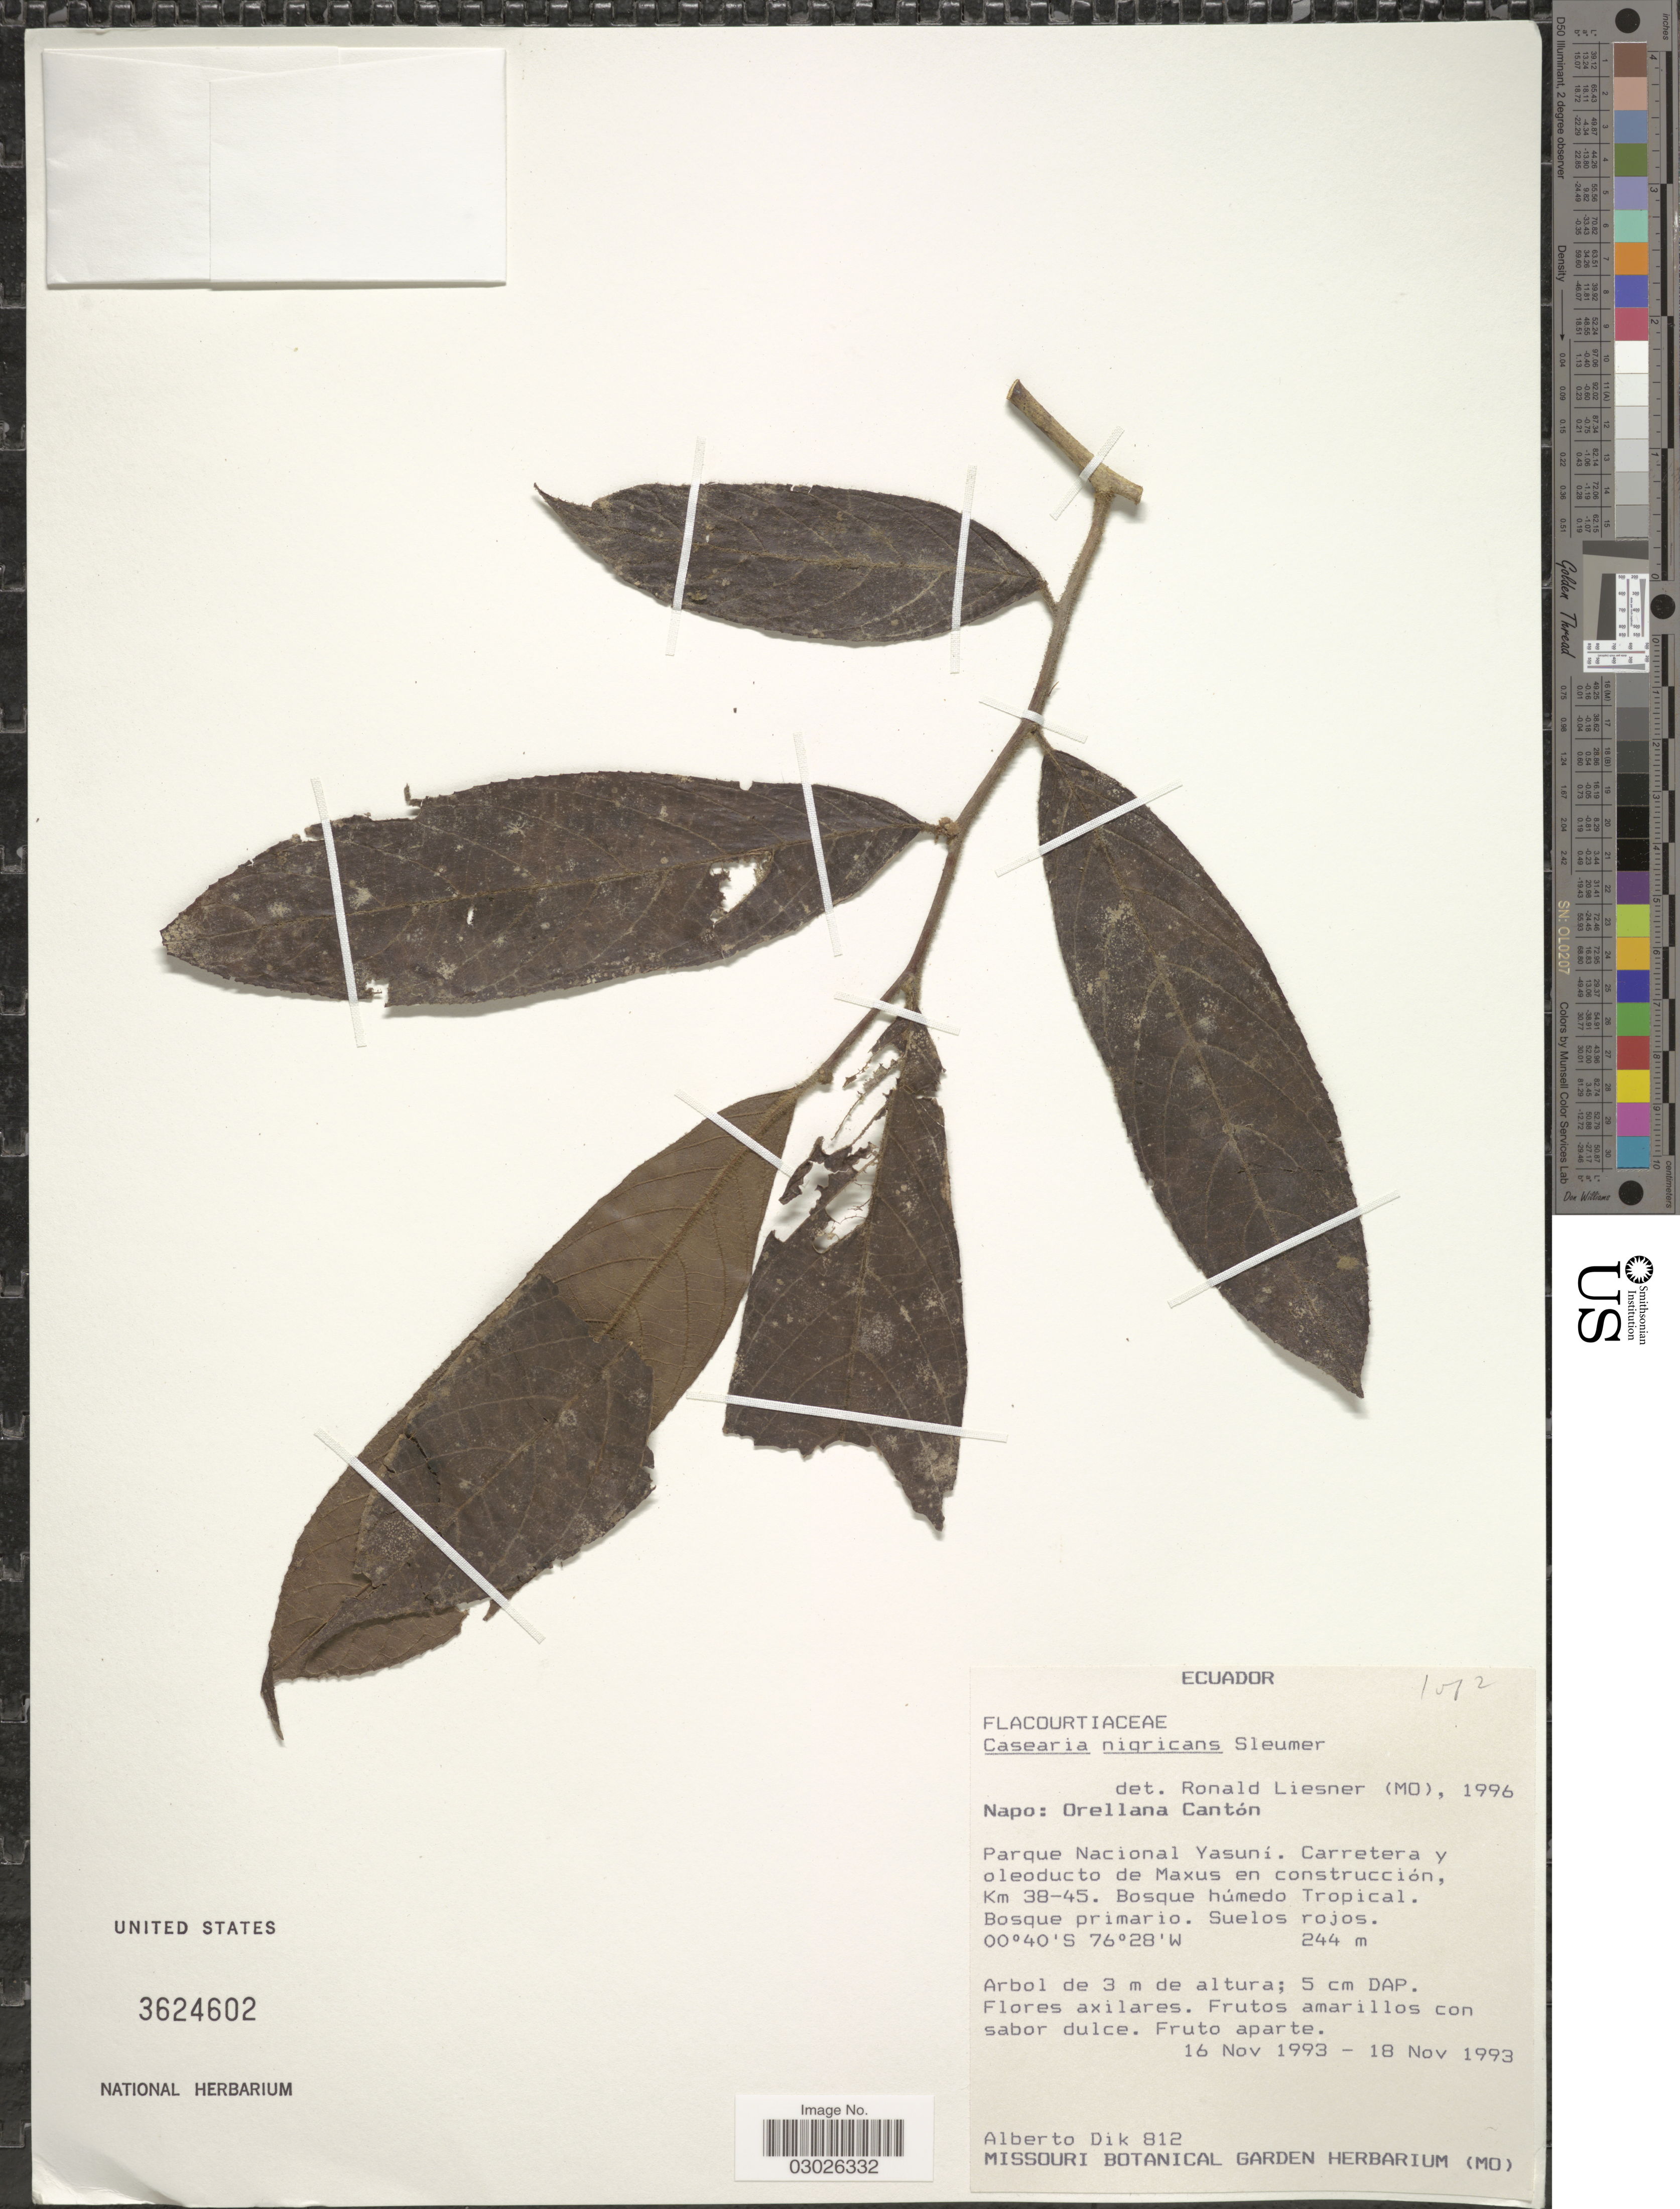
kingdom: Plantae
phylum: Tracheophyta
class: Magnoliopsida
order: Malpighiales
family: Salicaceae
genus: Casearia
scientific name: Casearia nigricans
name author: Sleumer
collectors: A. Dik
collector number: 812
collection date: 1993-11-16/1993-11-18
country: Ecuador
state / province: Napo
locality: Orellana Cantón. Parque Nacional Yasuni. Carretera y oleoducto de Maxus en construcción, Km 38-45.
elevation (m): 244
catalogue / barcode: US 3624602